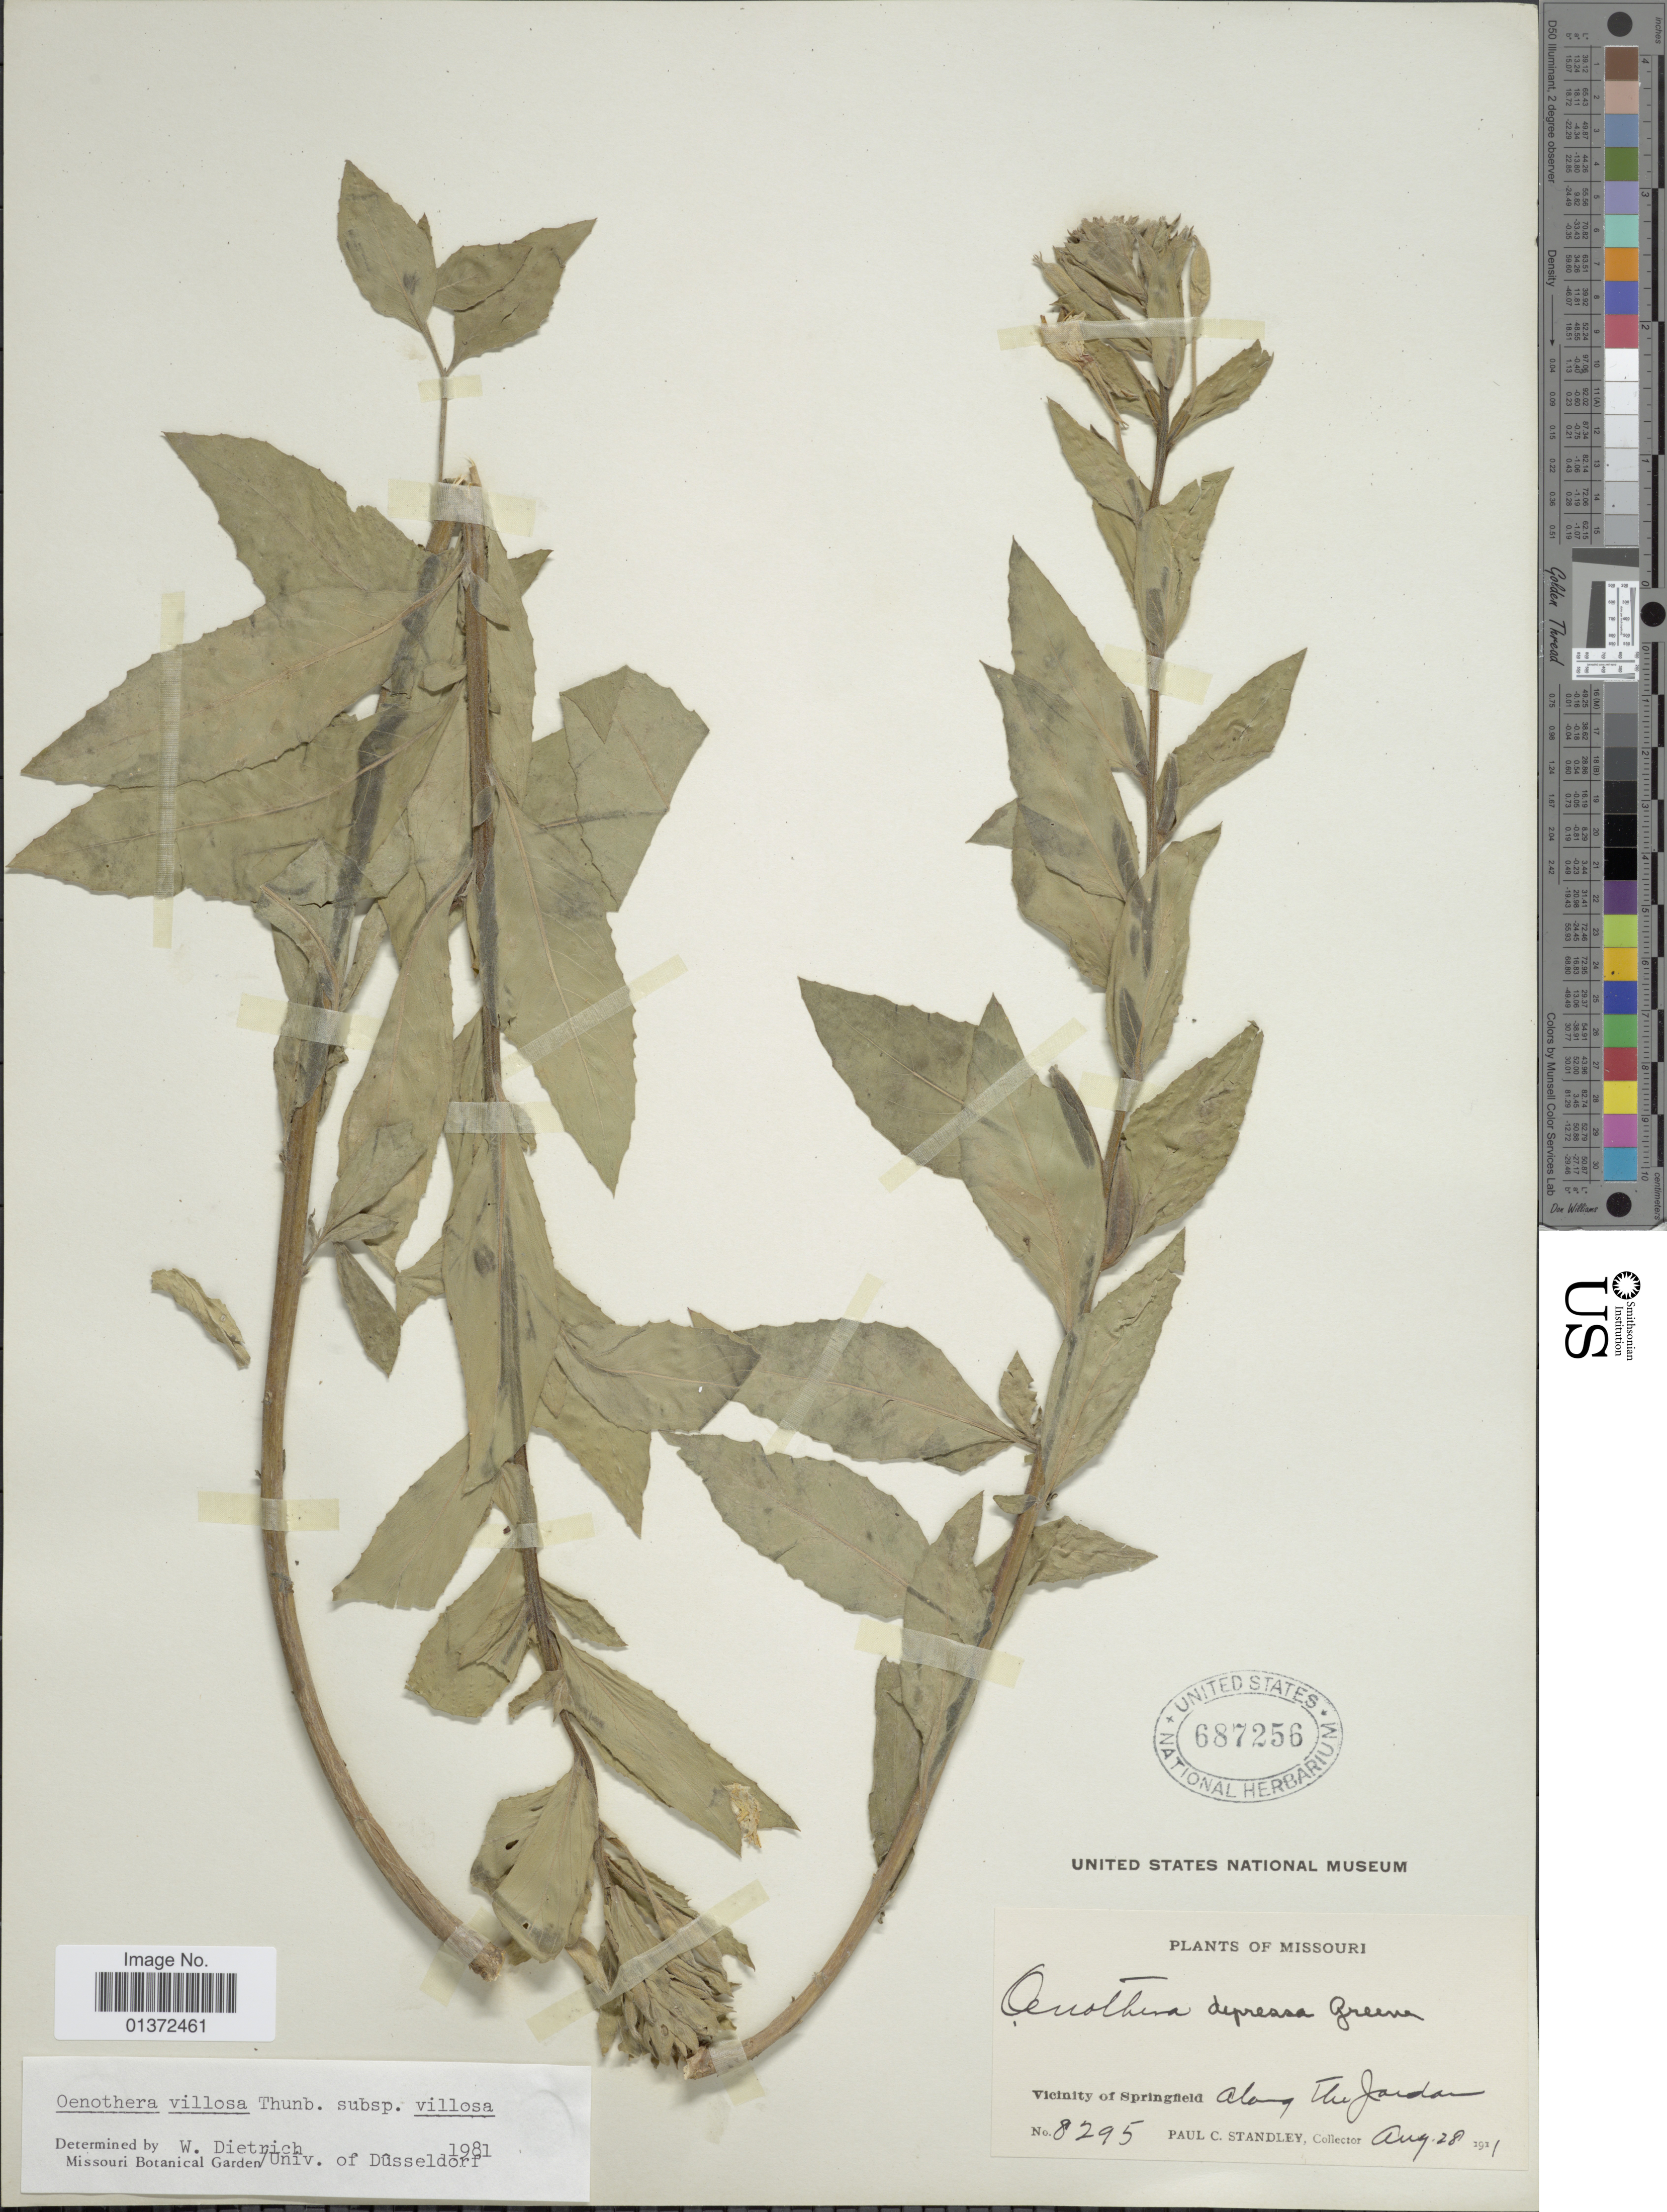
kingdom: Plantae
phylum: Tracheophyta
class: Magnoliopsida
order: Myrtales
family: Onagraceae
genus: Oenothera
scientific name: Oenothera villosa subsp. villosa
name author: Thunb.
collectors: P. C. Standley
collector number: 8295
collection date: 1911-08-28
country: United States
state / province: Missouri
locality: Vicinity of Springfield, along the Jordan.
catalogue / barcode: US 687256